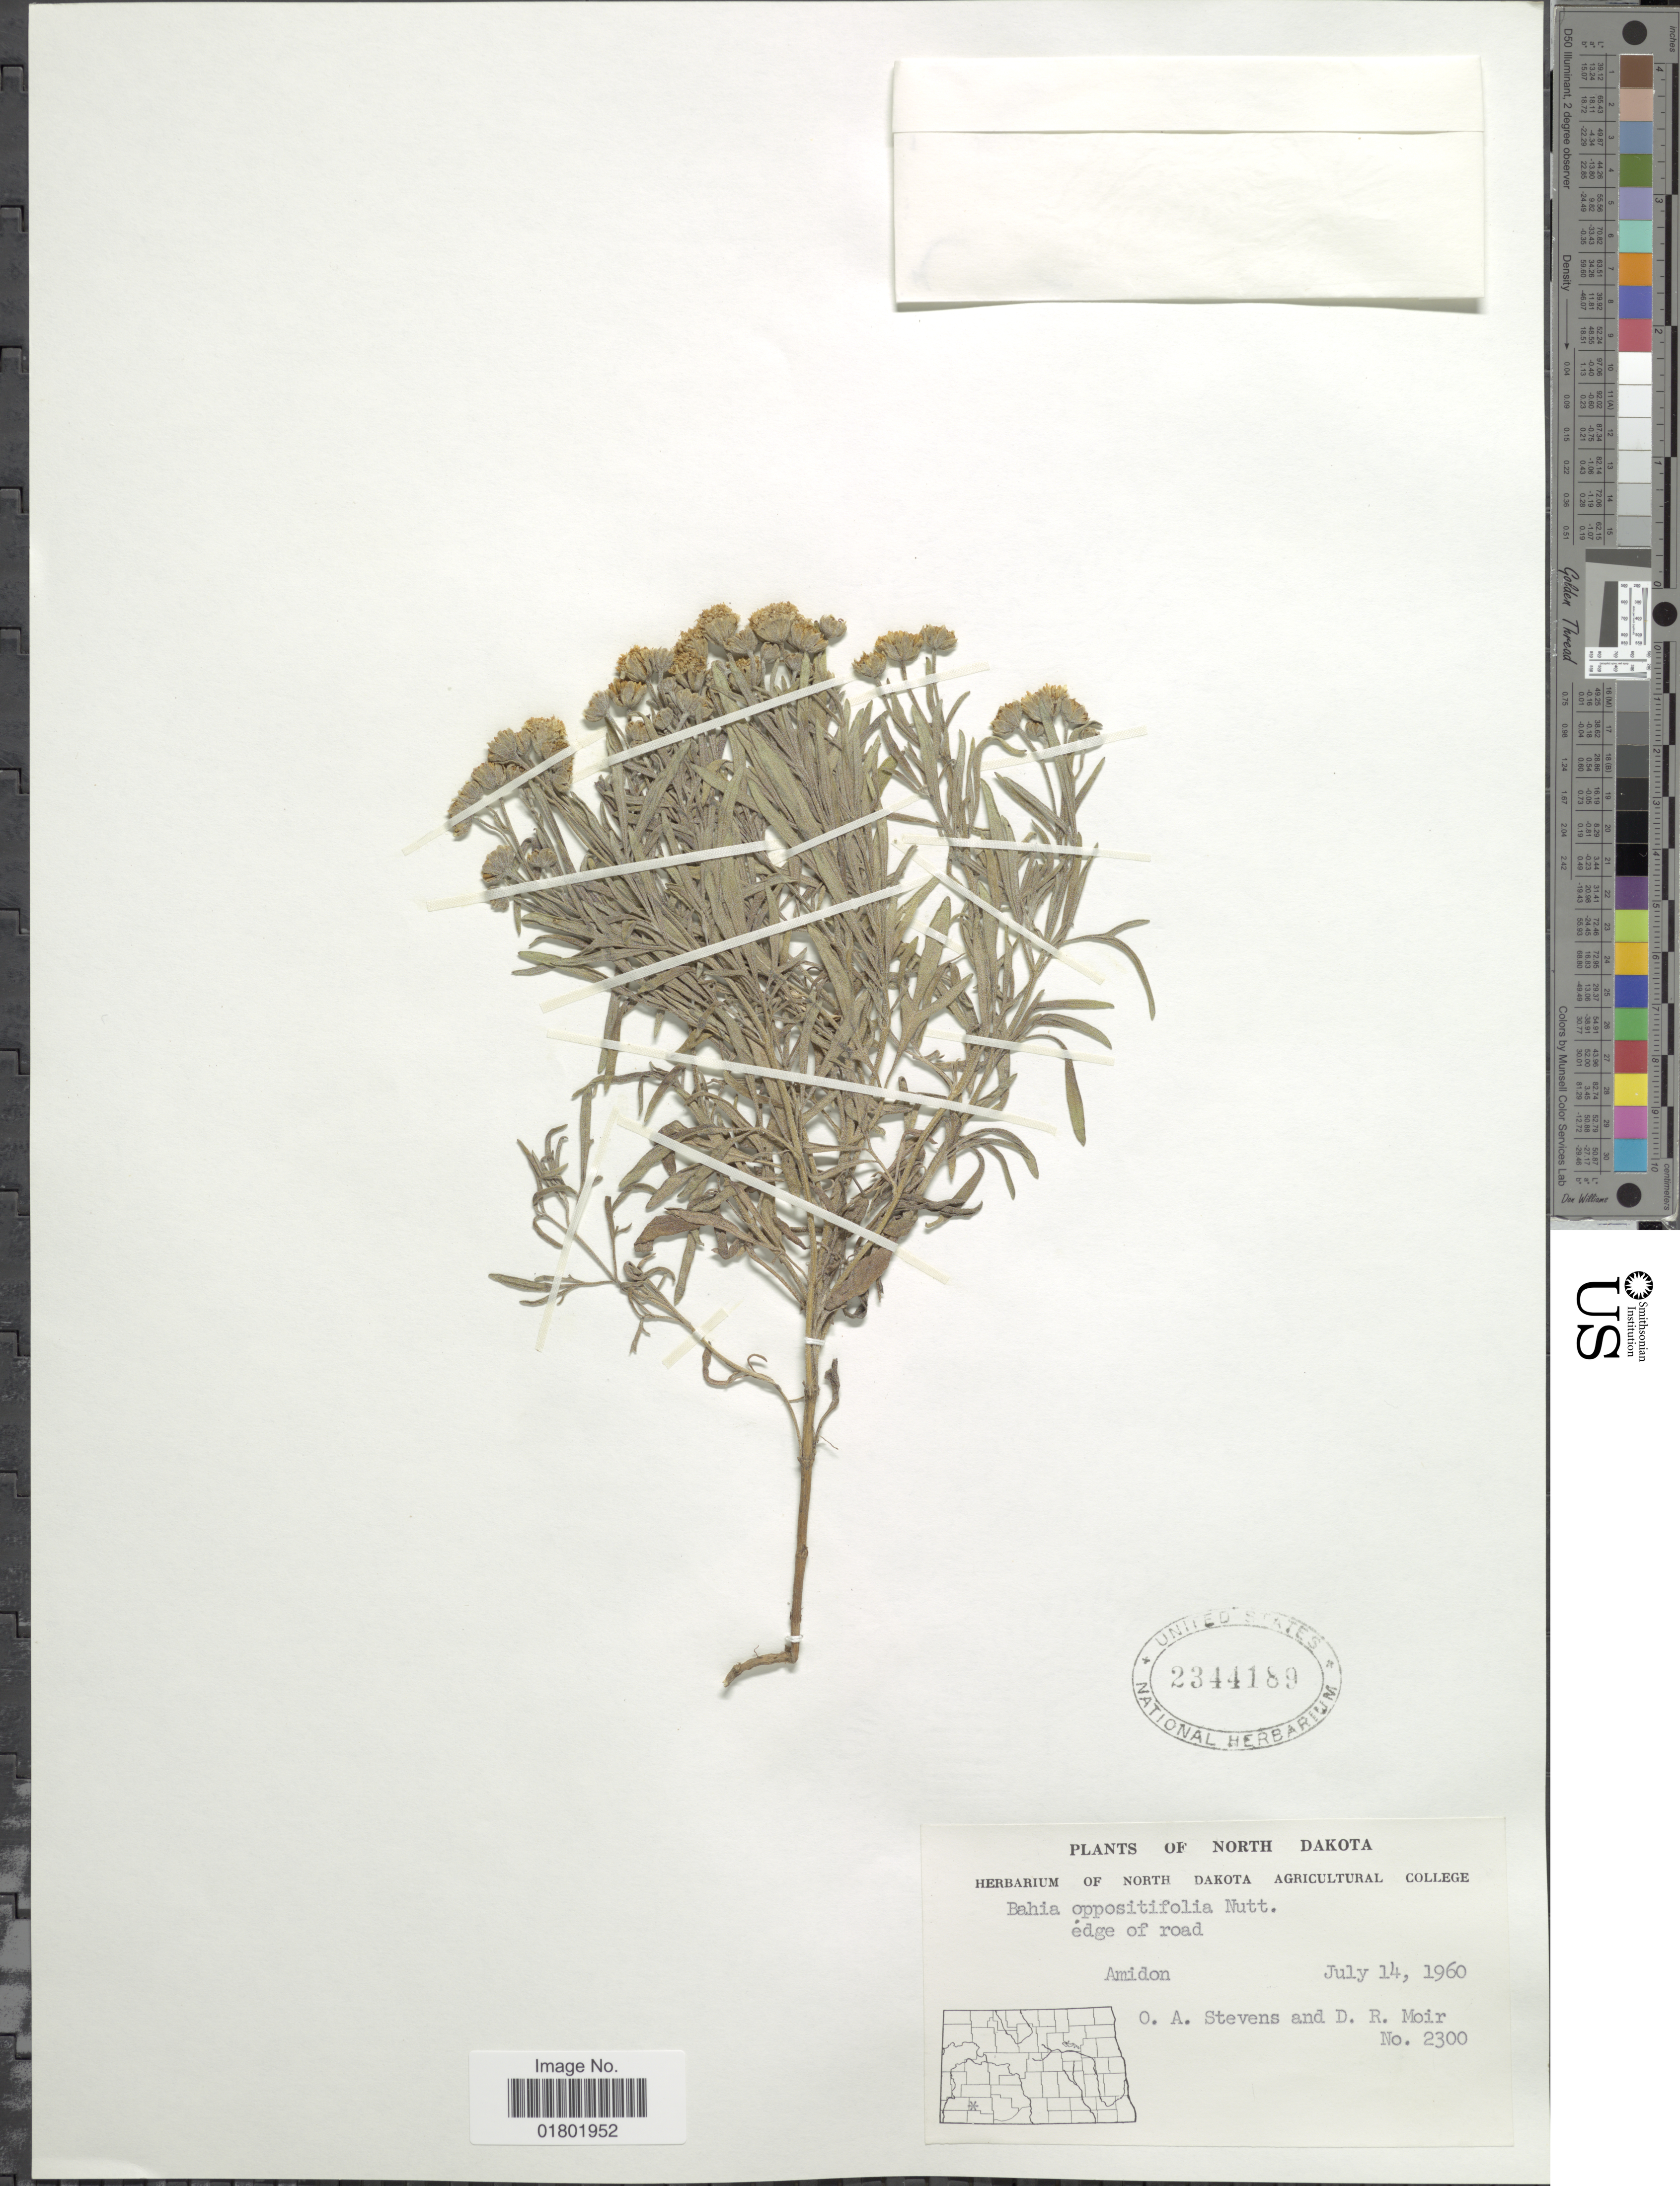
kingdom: Plantae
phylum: Tracheophyta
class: Magnoliopsida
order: Asterales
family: Asteraceae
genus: Bahia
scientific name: Bahia oppositifolia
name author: Nutt.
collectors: O. A. Stevens & D. Moir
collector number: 2300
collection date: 1960-07-14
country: United States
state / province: North Dakota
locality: Amidon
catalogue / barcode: US 2344189